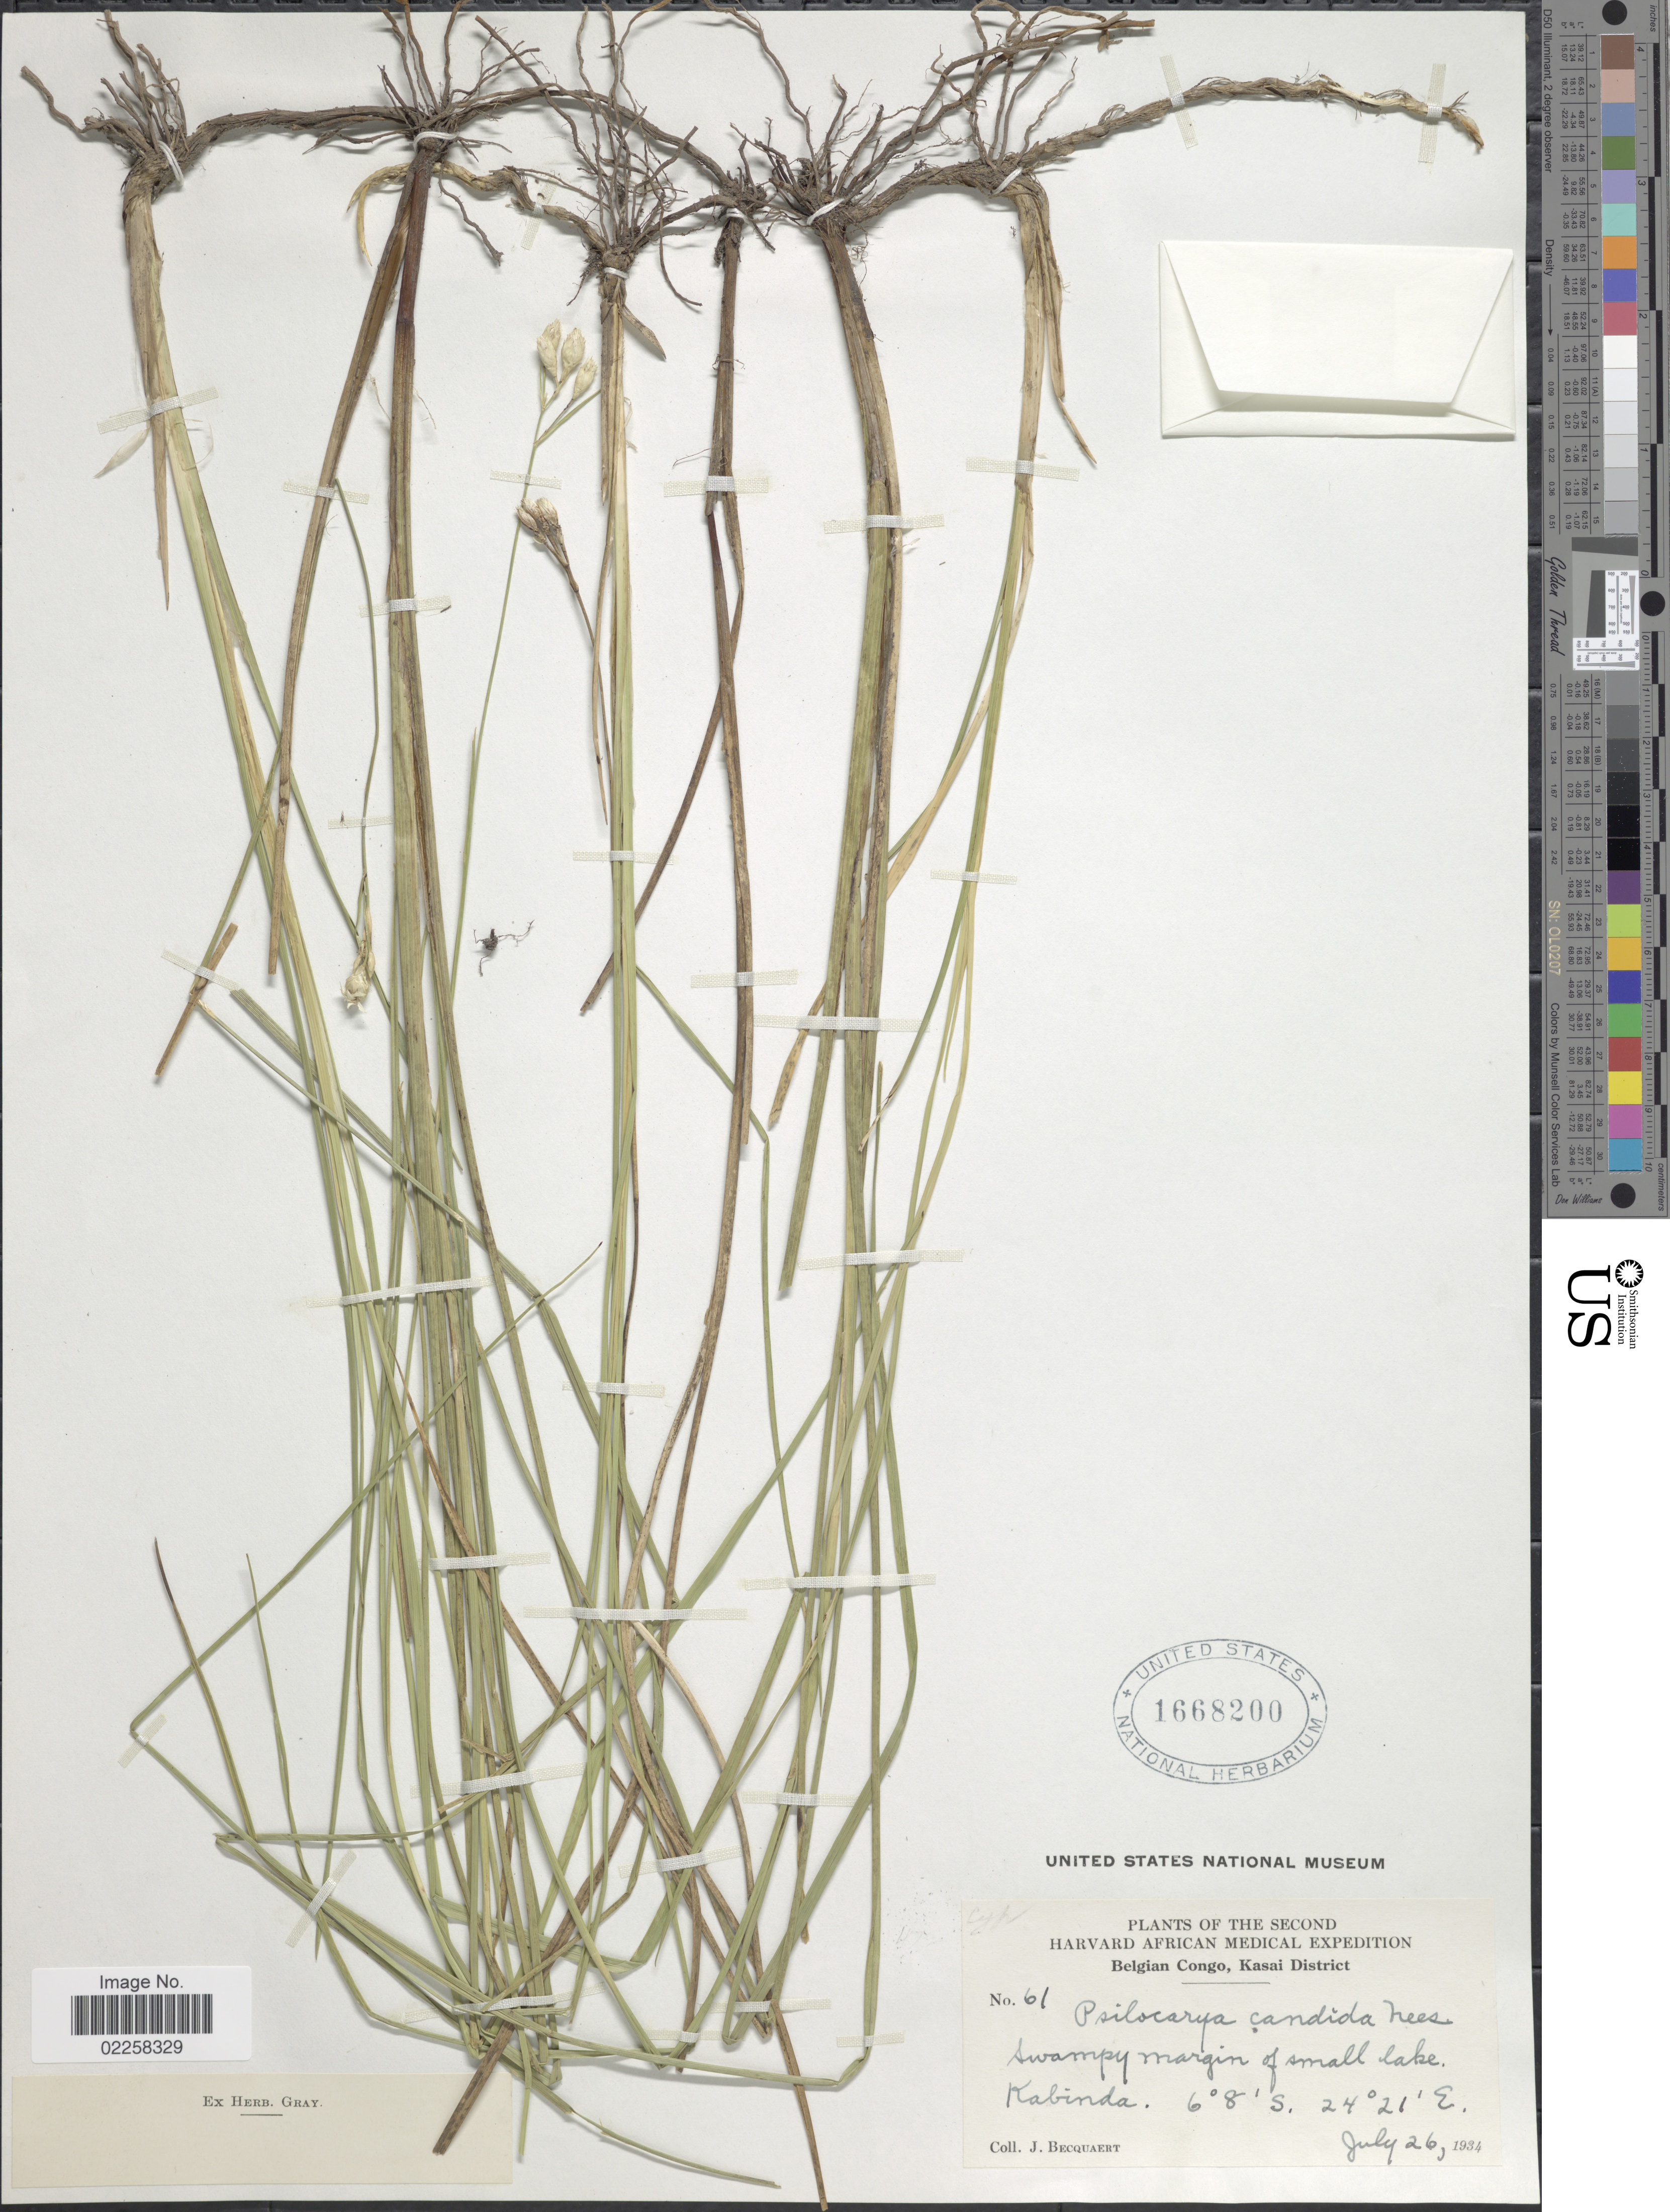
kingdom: Plantae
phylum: Tracheophyta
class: Liliopsida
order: Poales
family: Cyperaceae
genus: Rhynchospora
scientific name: Rhynchospora candida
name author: (Nees) Boeckeler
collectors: J. Becquaert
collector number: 61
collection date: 1934-07-26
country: Congo, Democratic Republic of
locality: Belgian Congo, Kasai District, Kabinda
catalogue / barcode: US 1668200